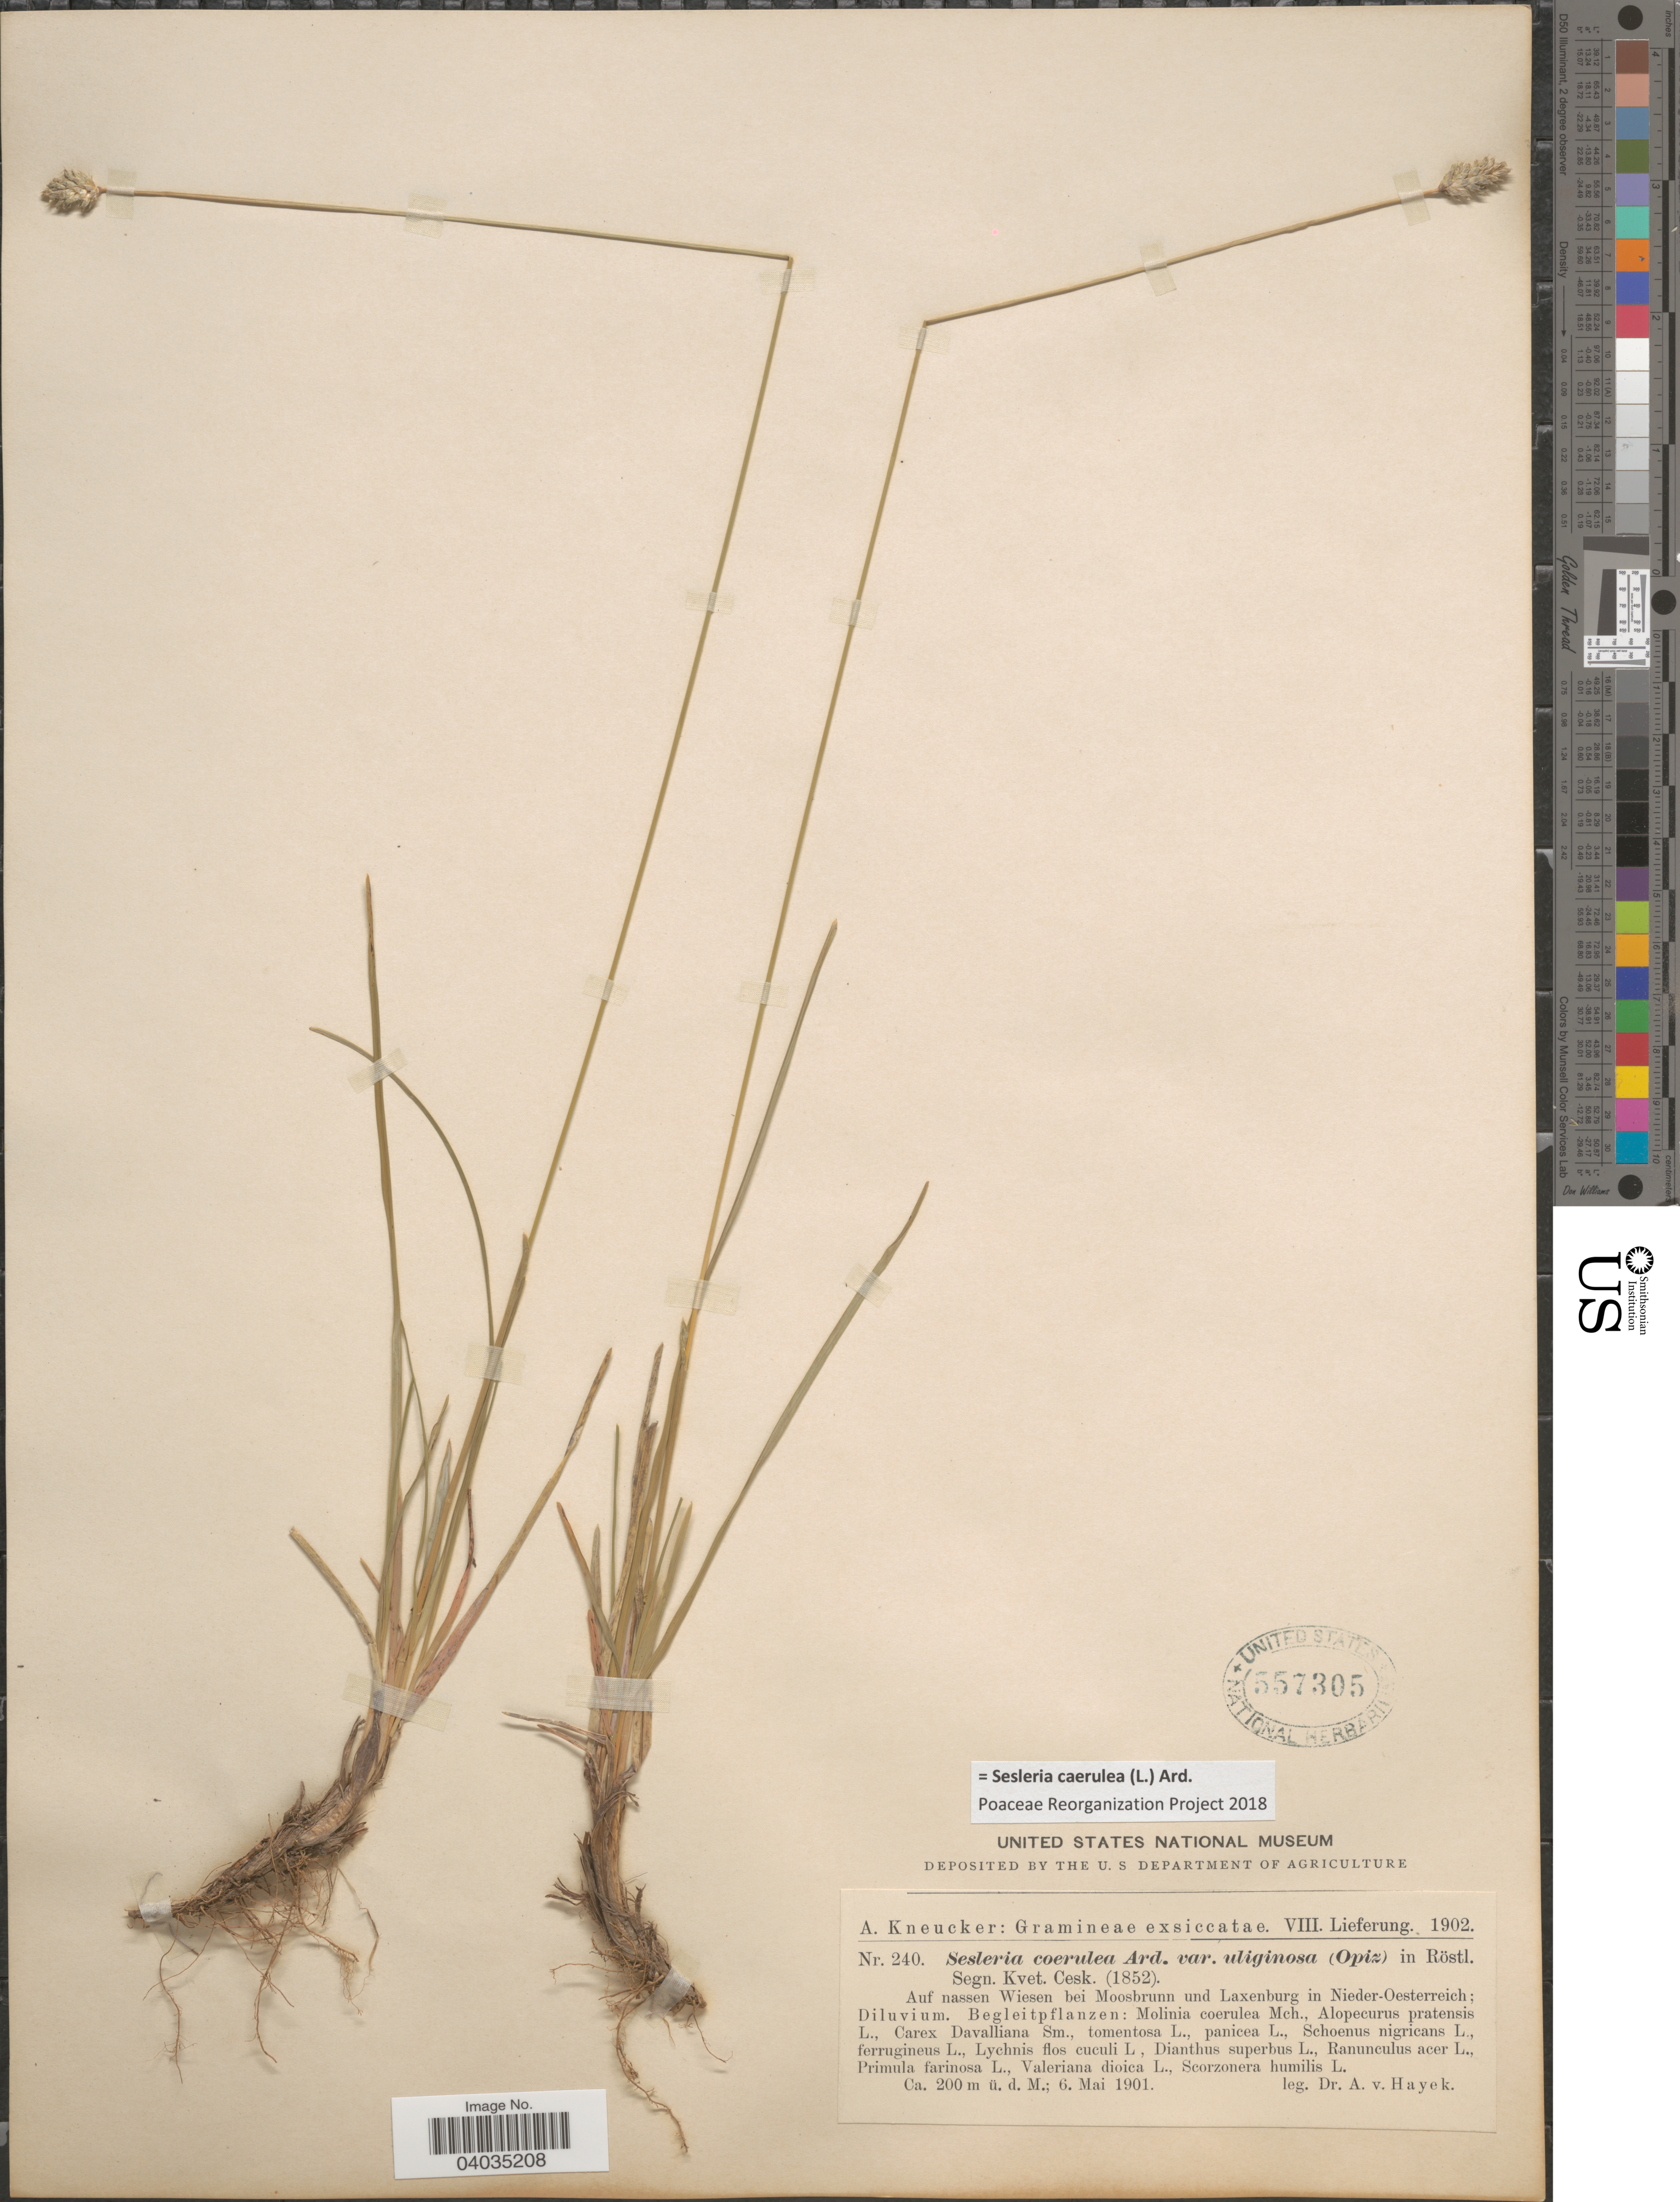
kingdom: Plantae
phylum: Tracheophyta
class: Liliopsida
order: Poales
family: Poaceae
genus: Sesleria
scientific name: Sesleria caerulea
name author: (L.) Ard.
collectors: A. A. von Hayek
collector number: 240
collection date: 1901-05-06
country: Austria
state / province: Niederosterreich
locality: Auf nassen Wiesen bei Moosbrunn und Laxenburg in Nieder-Oesterreich; Diluvium.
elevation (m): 200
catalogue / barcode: US 567305